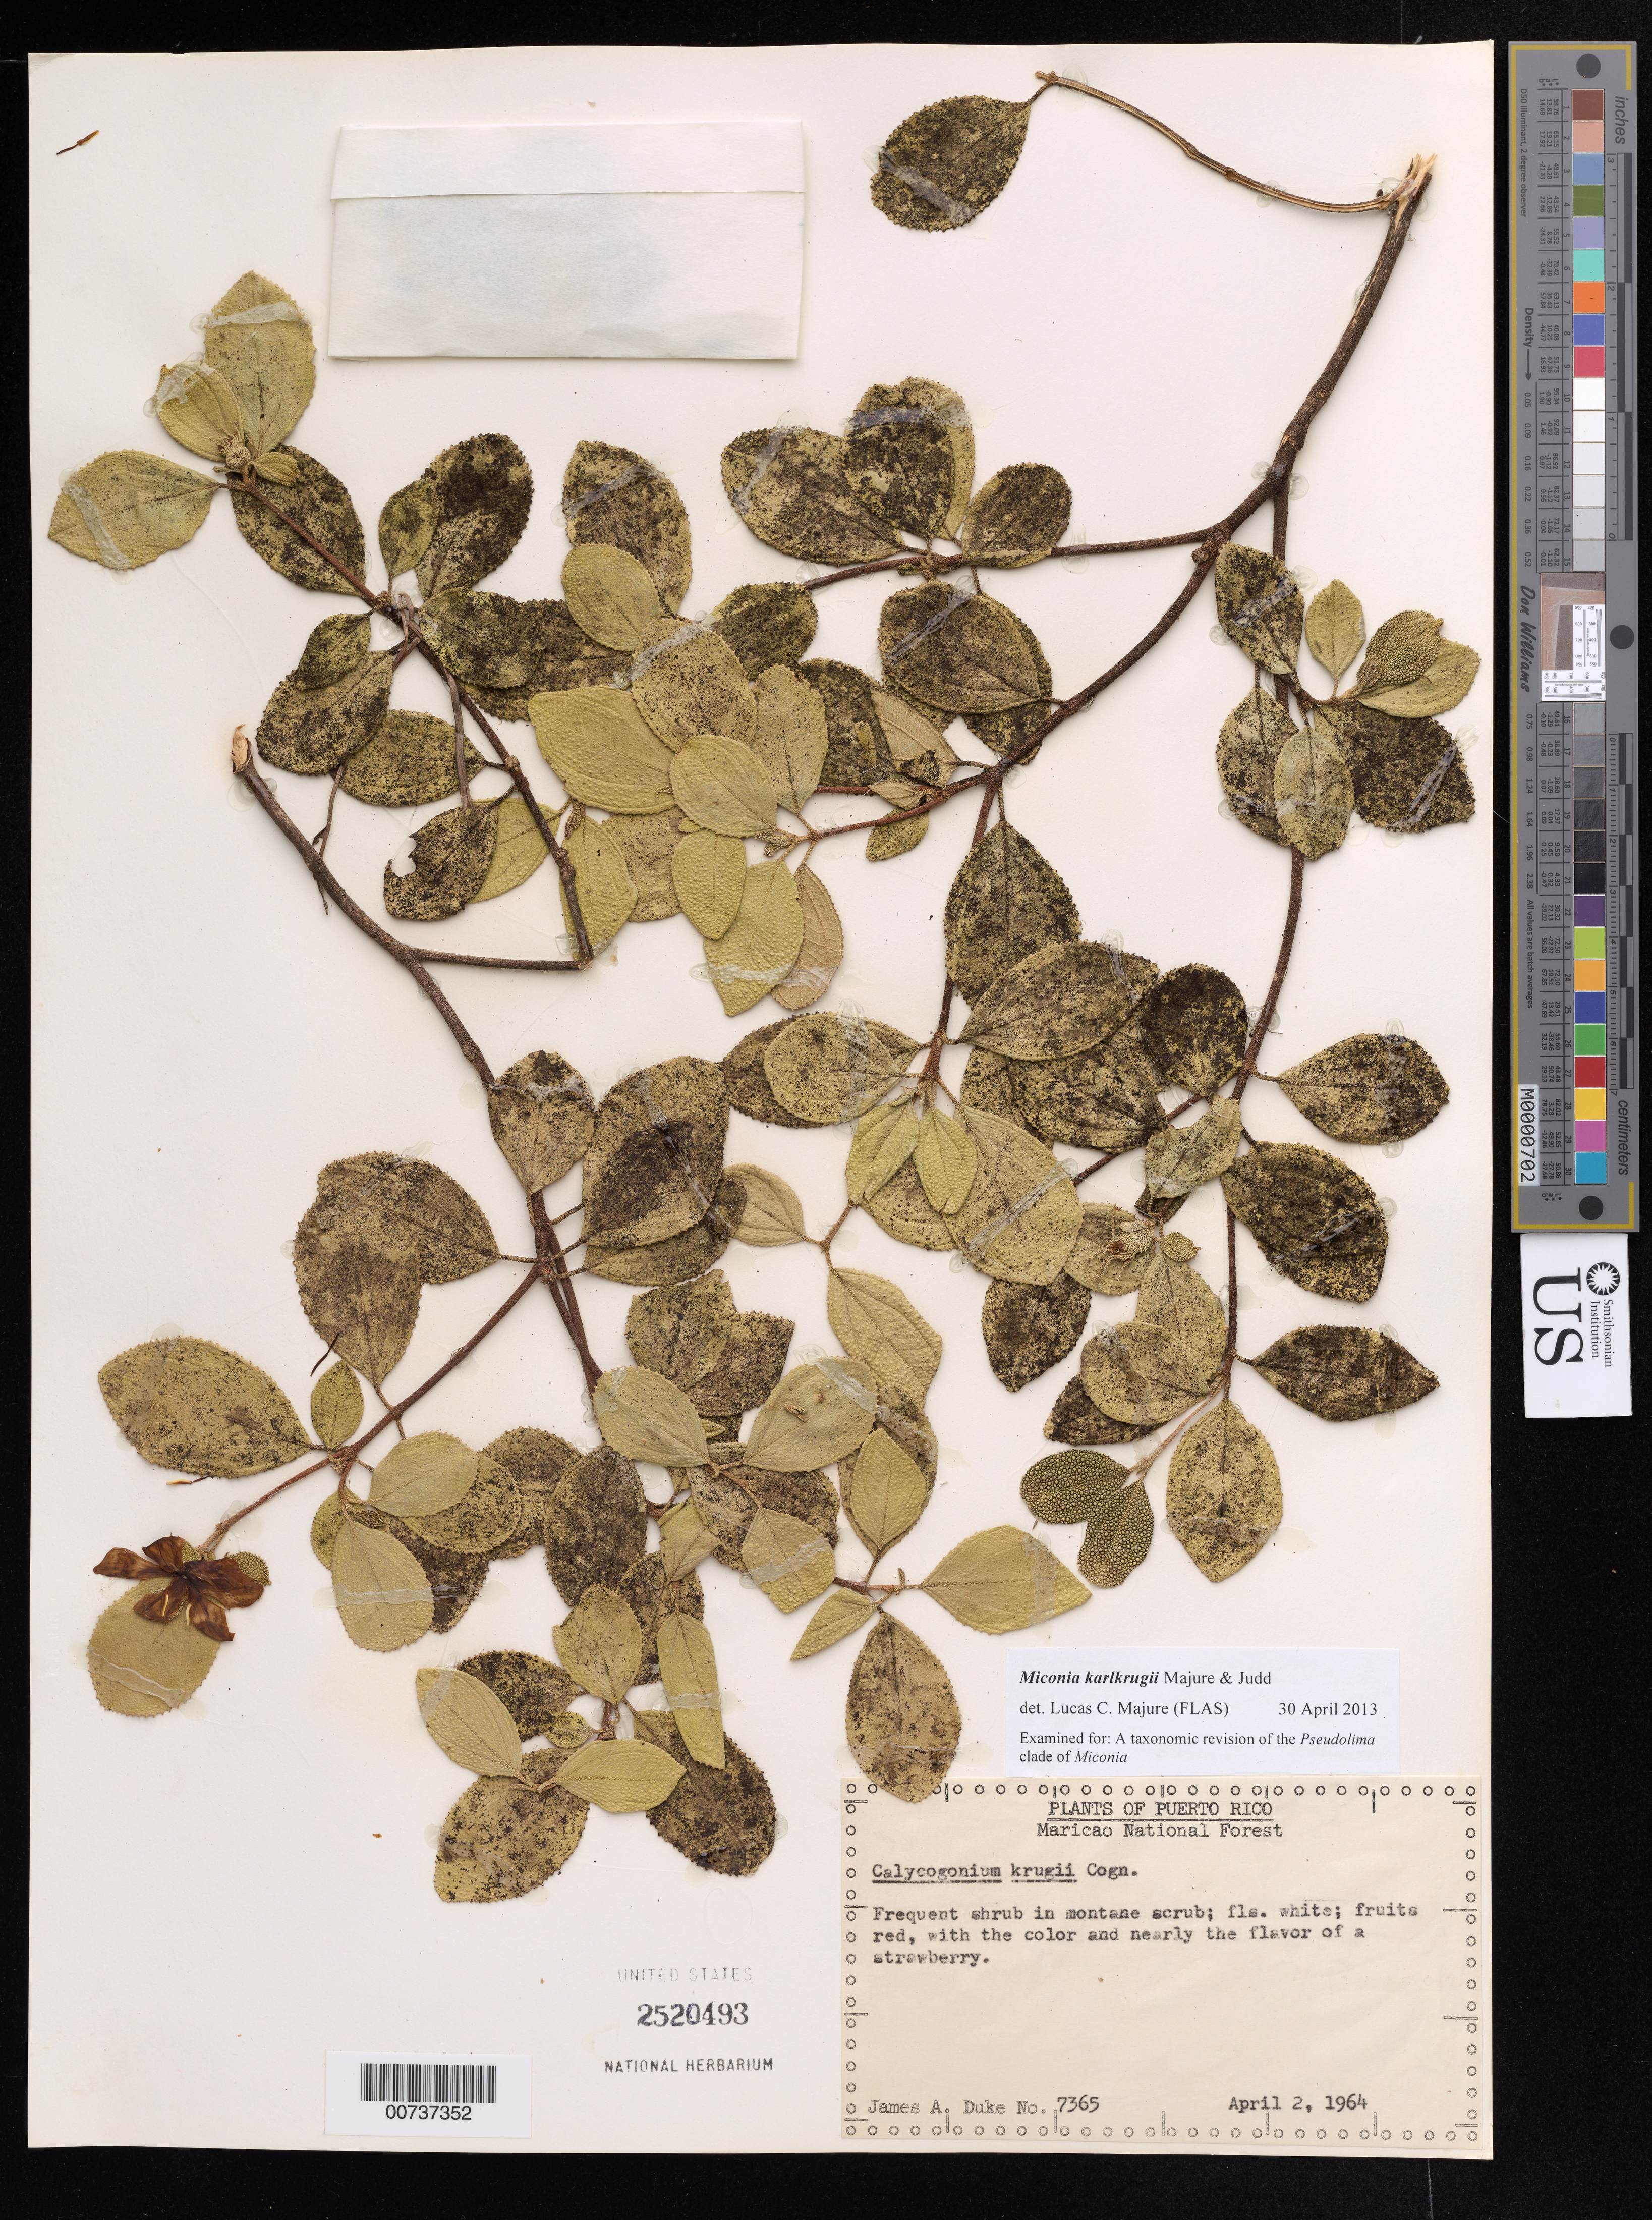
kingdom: Plantae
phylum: Tracheophyta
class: Magnoliopsida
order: Myrtales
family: Melastomataceae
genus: Miconia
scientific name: Miconia karlkrugii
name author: Majure & Judd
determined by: Majure, Lucas C., (FLAS), University of Florida (UNITED STATES)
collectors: J. A. Duke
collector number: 7365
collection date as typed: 02 Apr 1964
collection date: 1964-04-02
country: Puerto Rico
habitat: Frequent shrub in montane scrub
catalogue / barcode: US 2520493